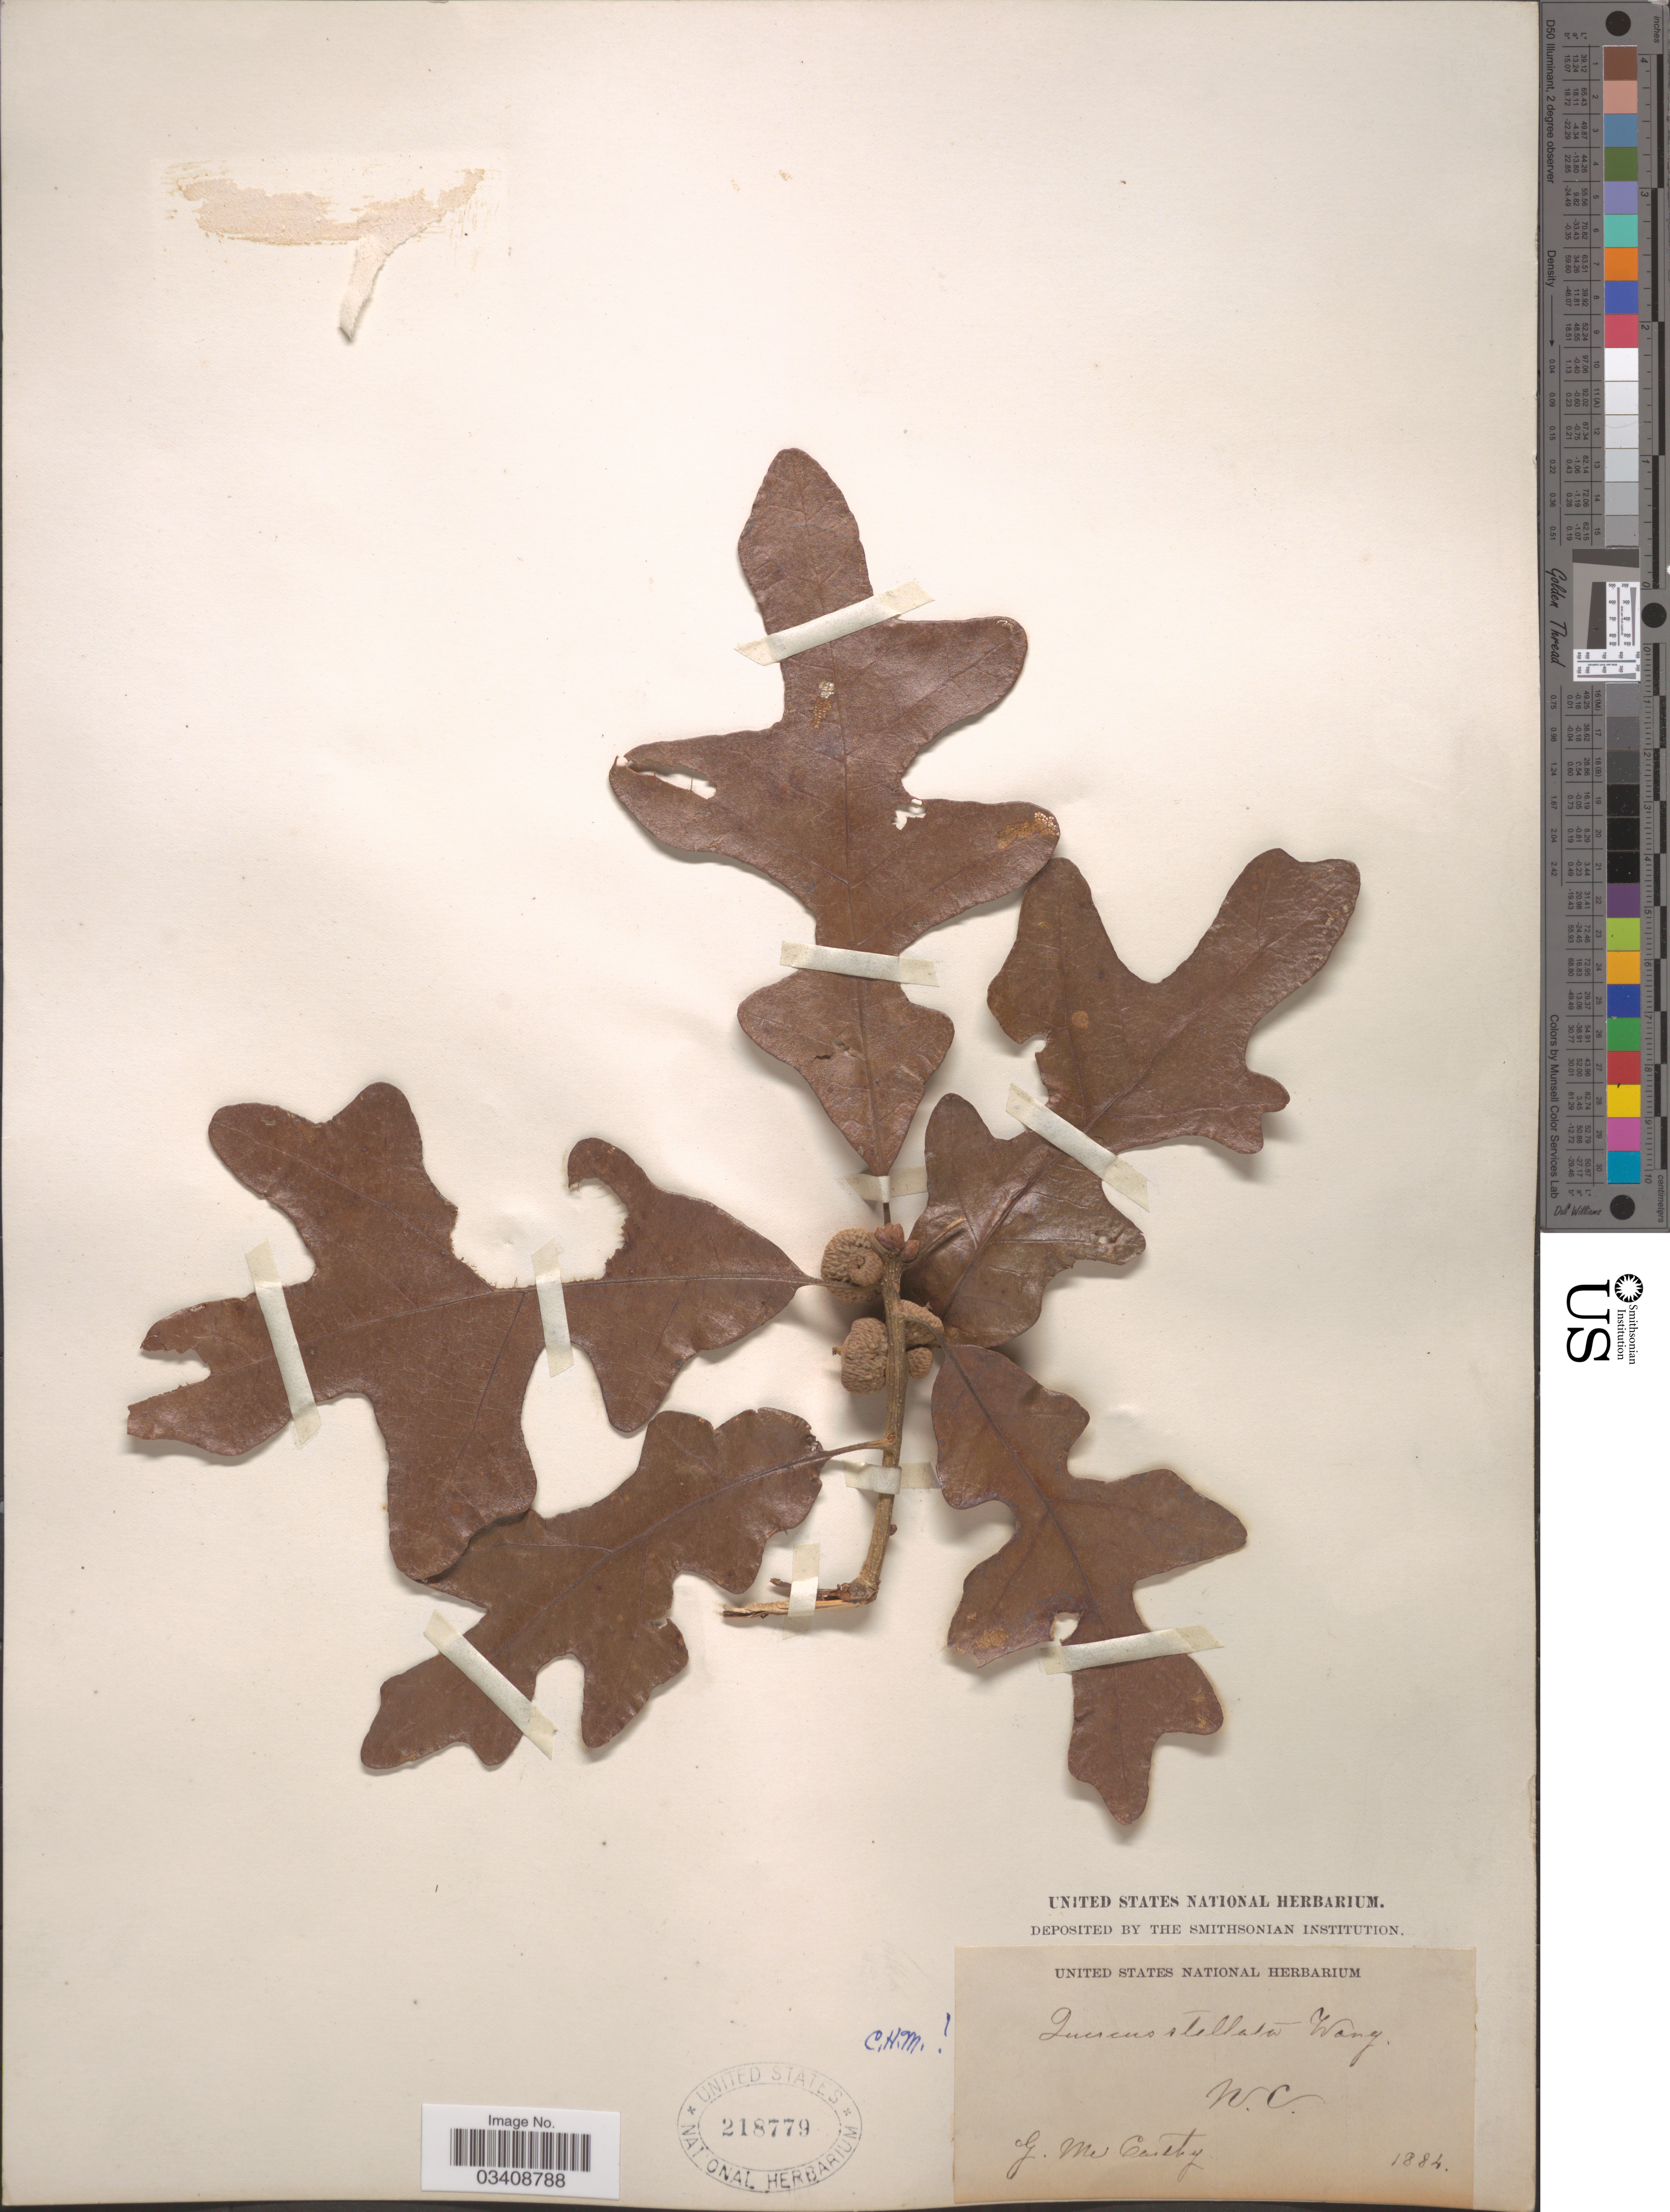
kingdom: Plantae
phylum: Tracheophyta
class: Magnoliopsida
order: Fagales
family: Fagaceae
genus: Quercus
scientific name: Quercus stellata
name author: Wangenh.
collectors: G. McCarthy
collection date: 1884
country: United States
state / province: North Carolina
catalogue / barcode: US 218779